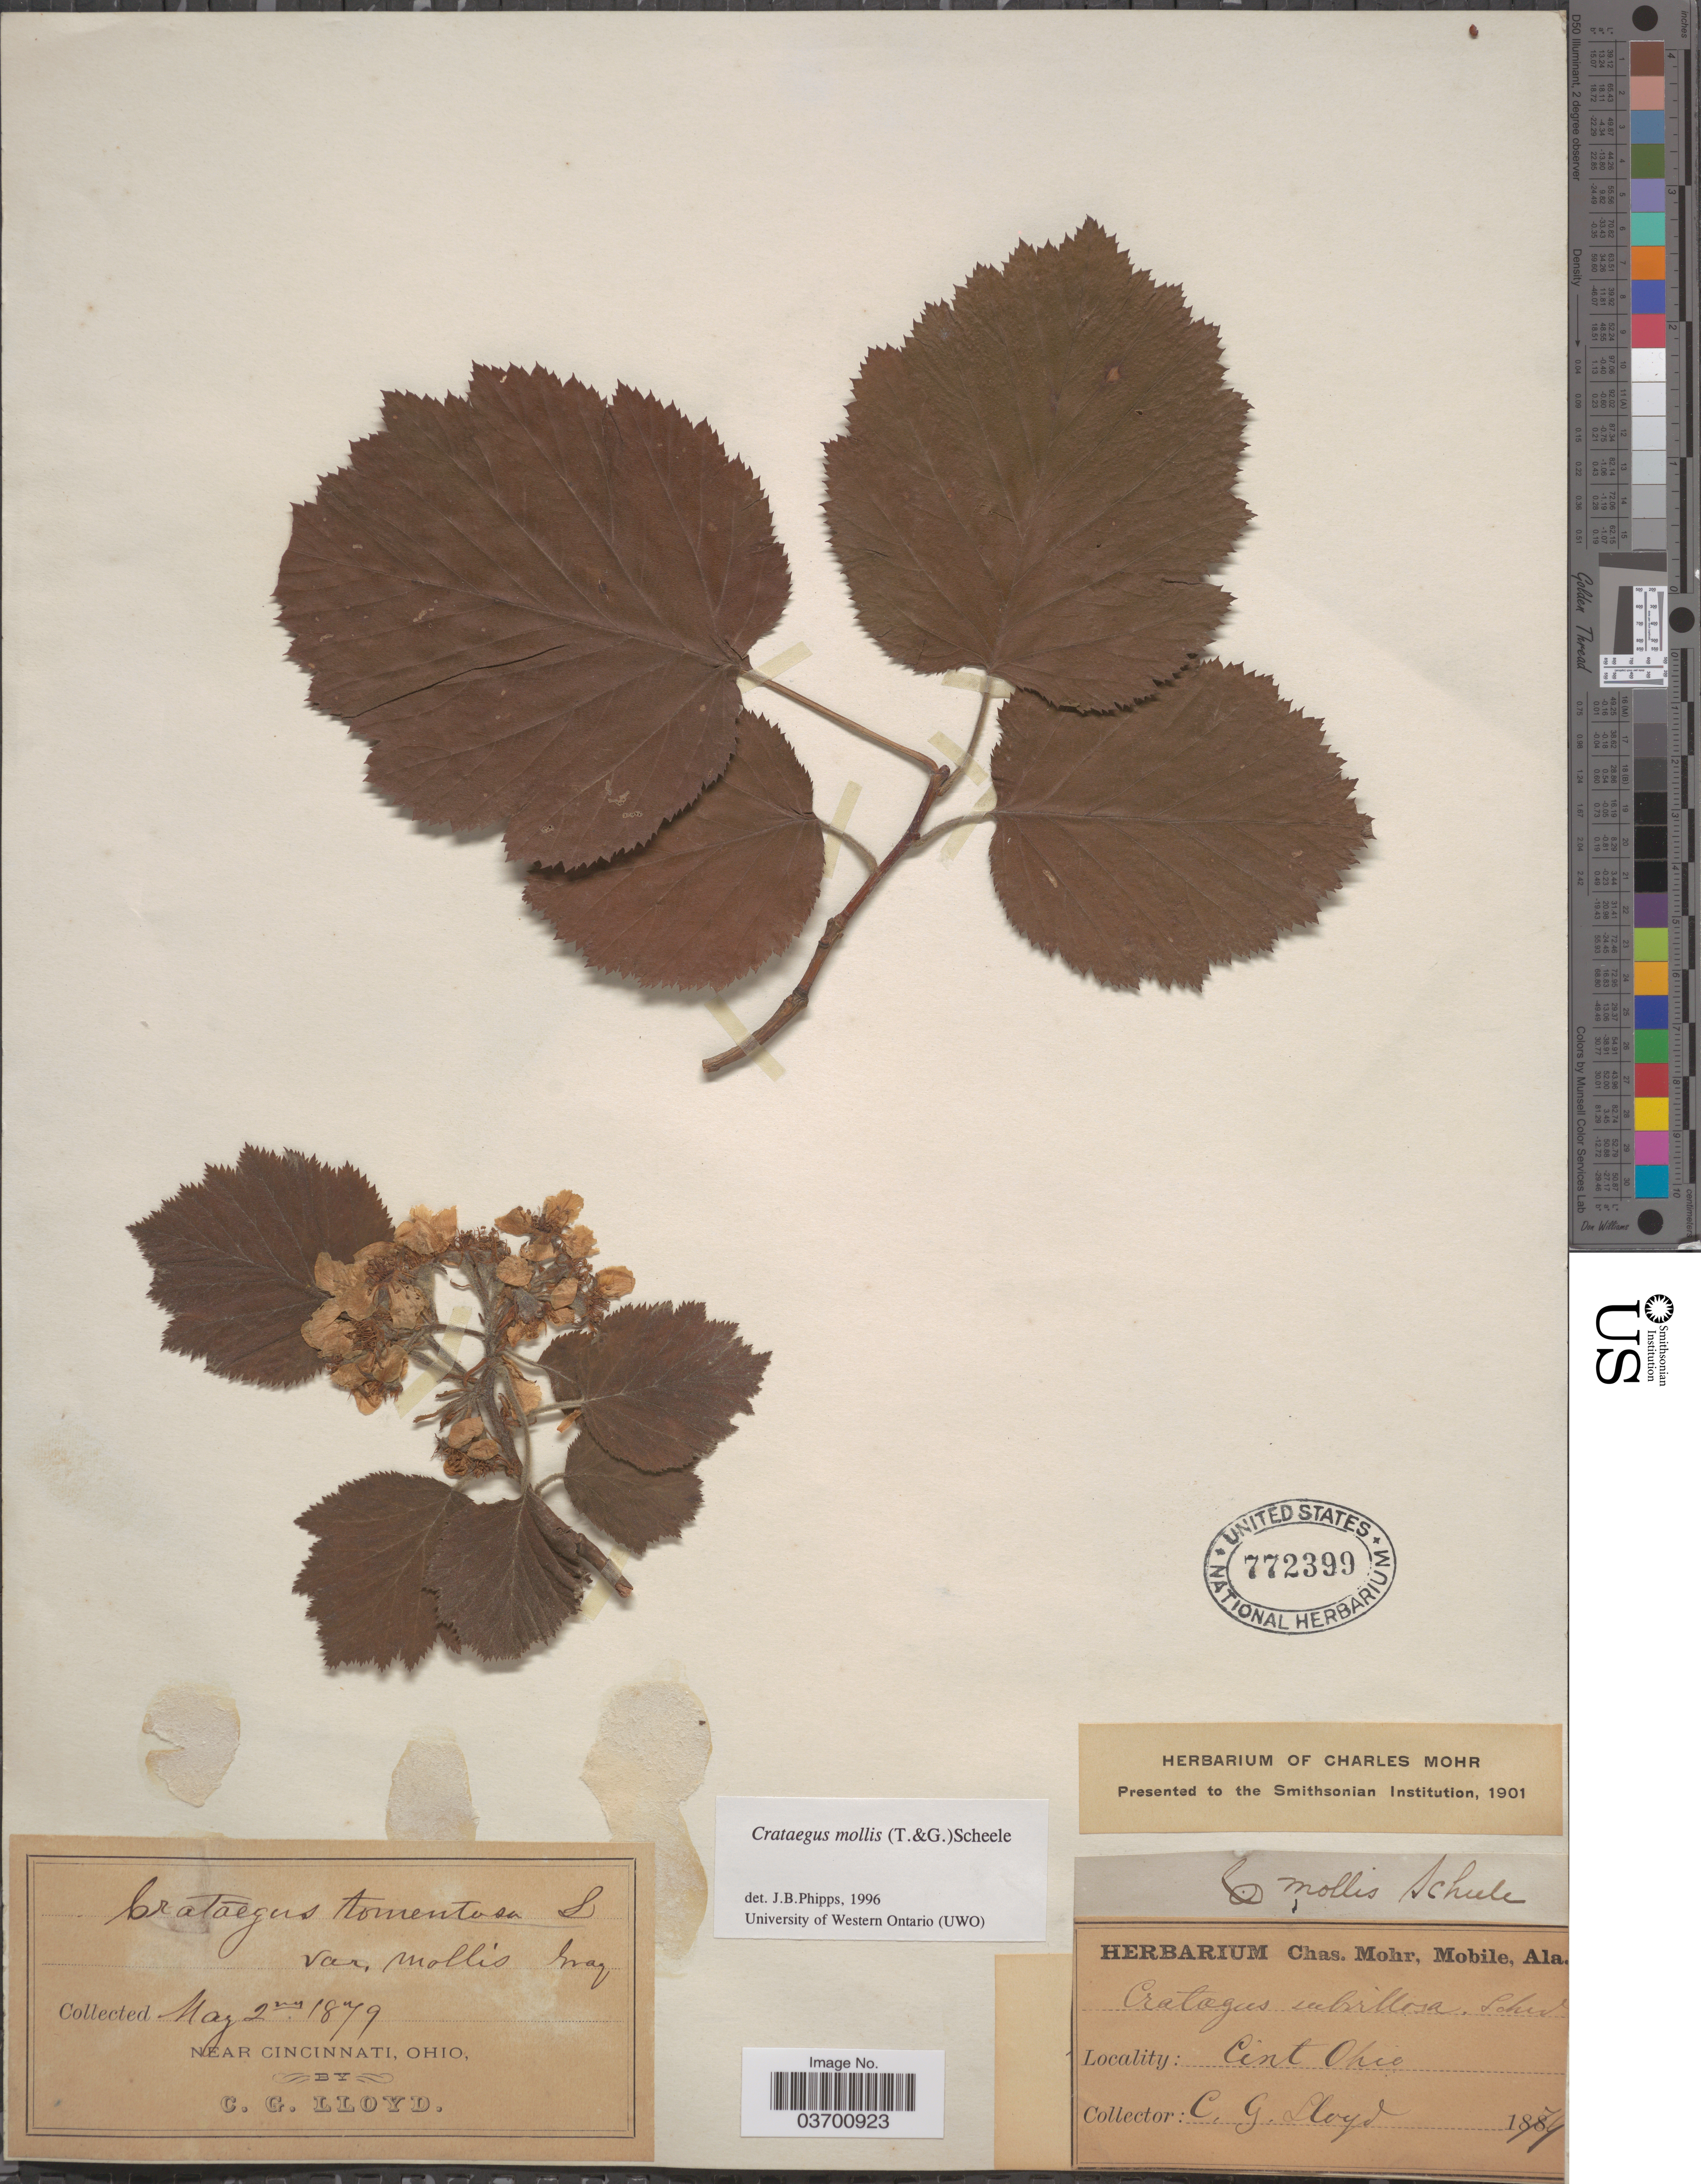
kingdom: Plantae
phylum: Tracheophyta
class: Magnoliopsida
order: Rosales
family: Rosaceae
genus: Crataegus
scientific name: Crataegus mollis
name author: (Torr. & A. Gray) Scheele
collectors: C. G. Lloyd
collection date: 1879-05-02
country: United States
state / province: Ohio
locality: Near Cincinnati.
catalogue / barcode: US 772399